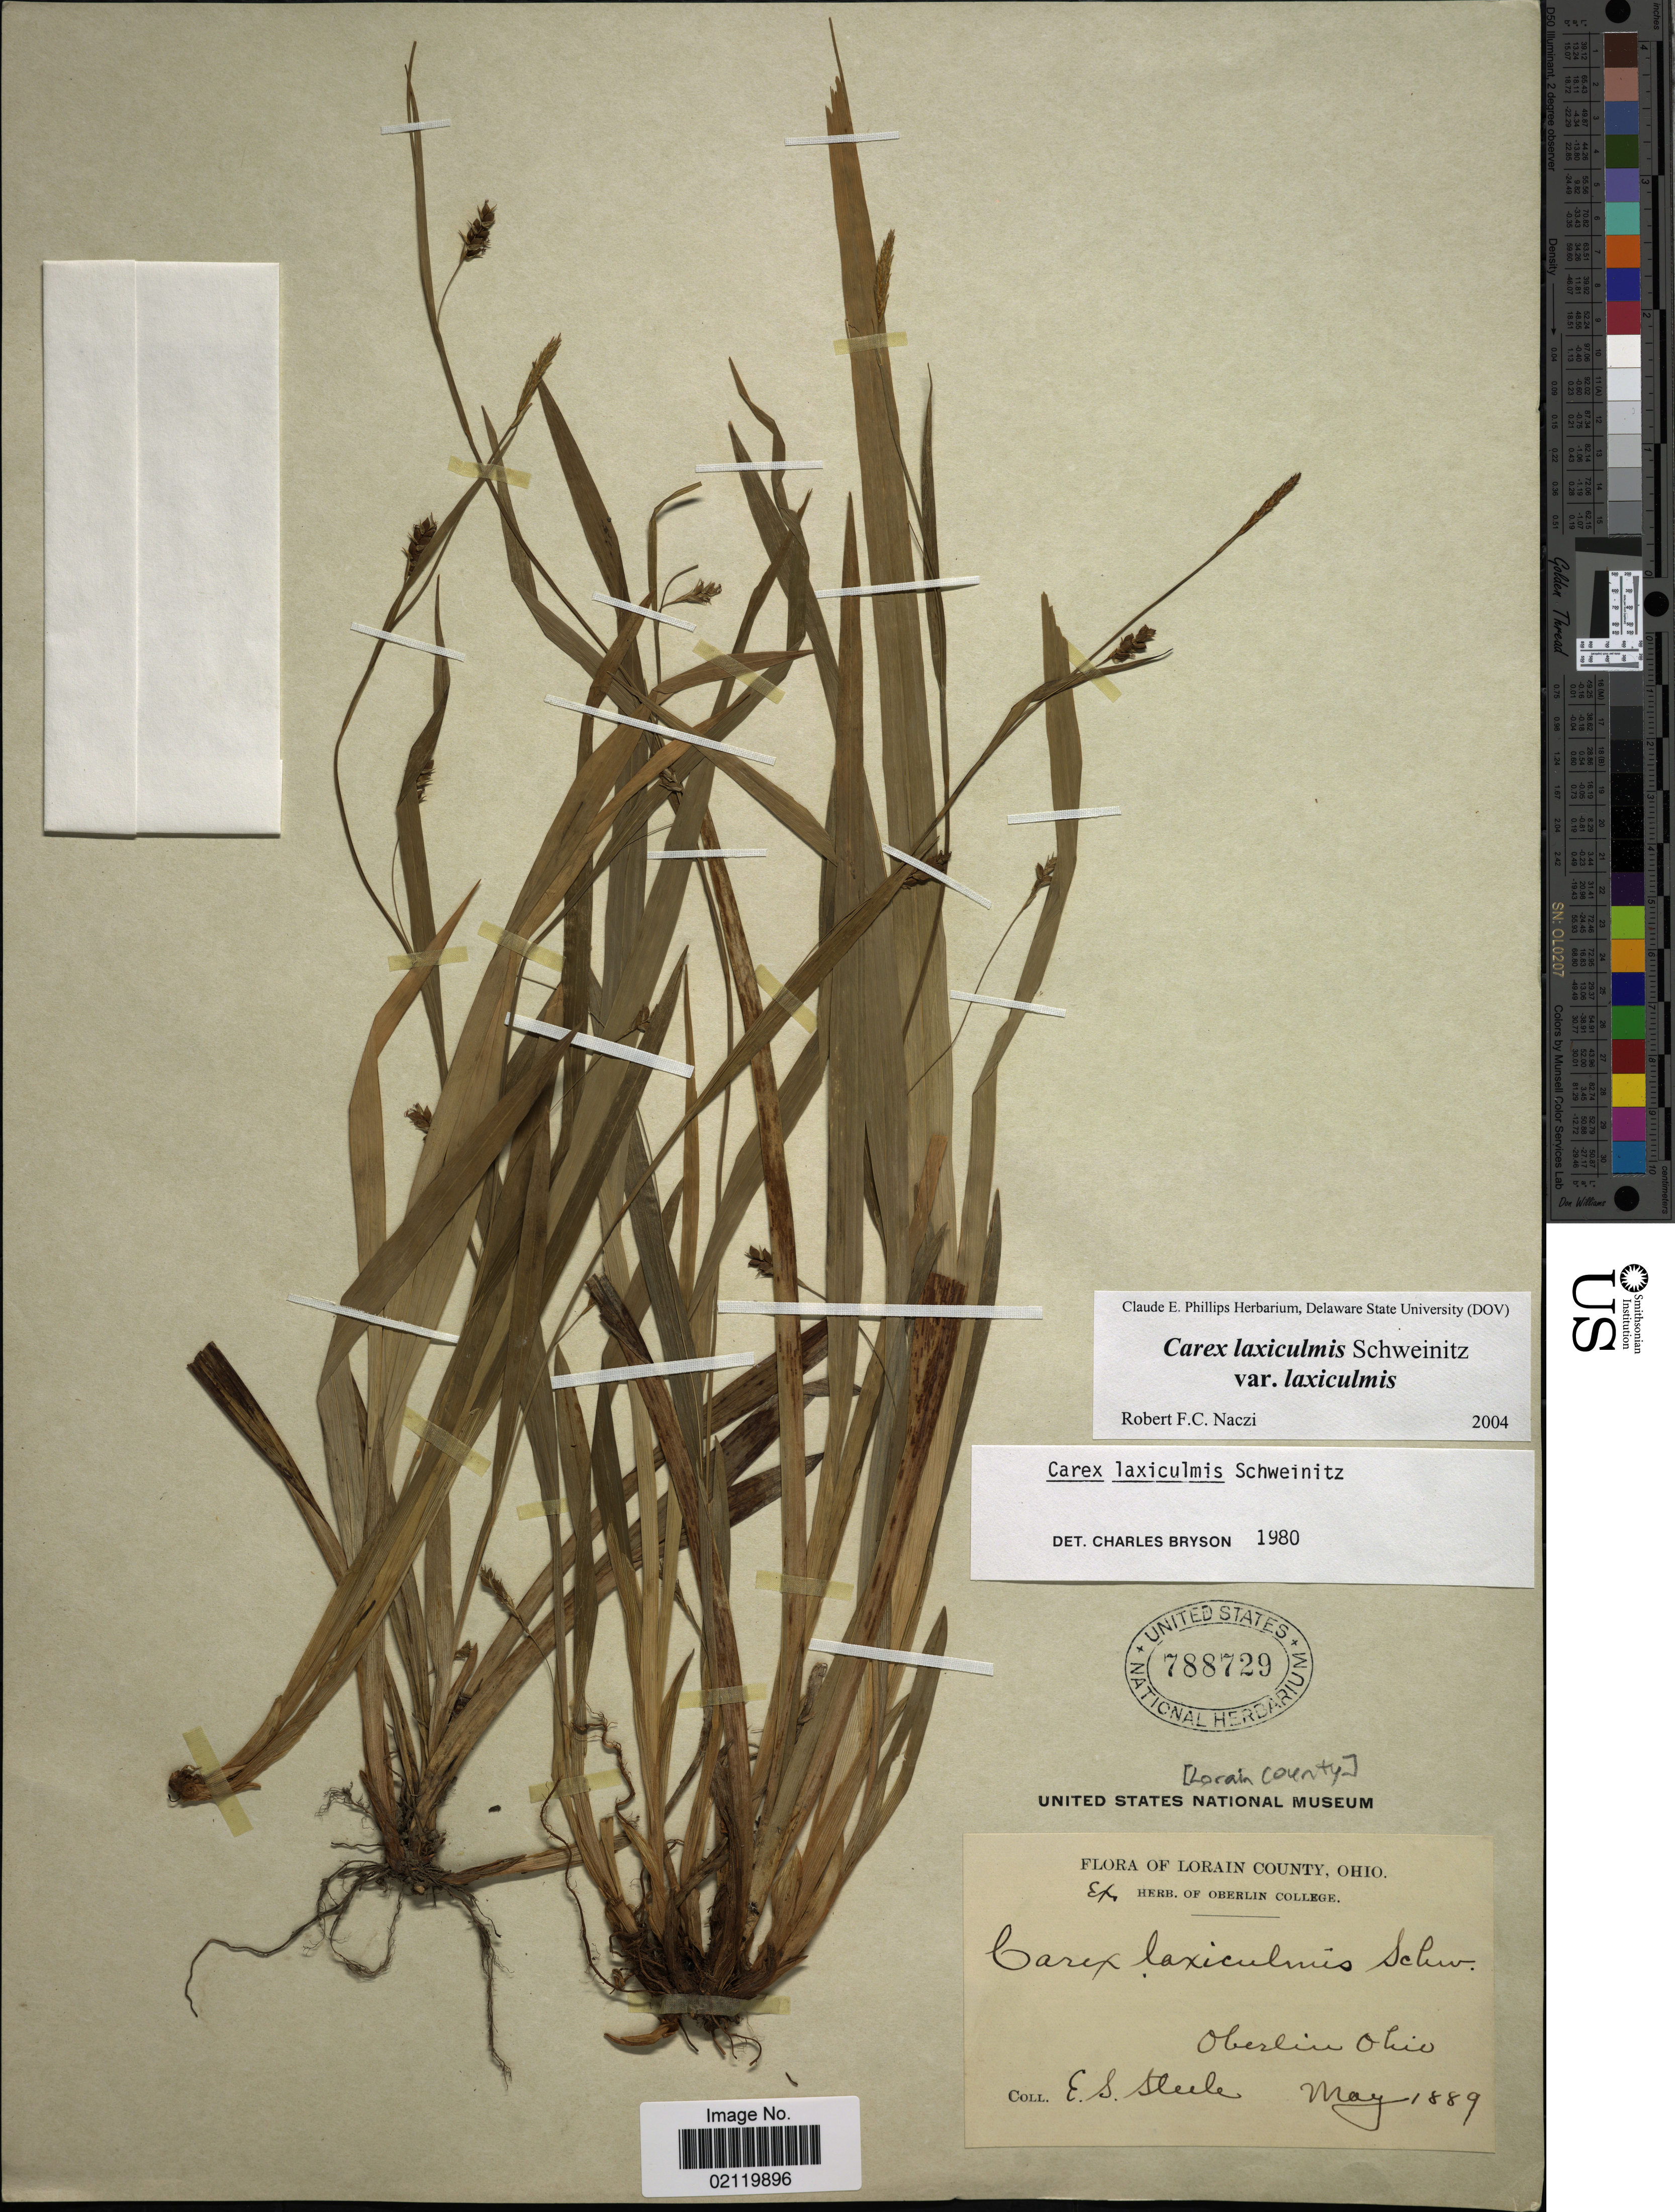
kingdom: Plantae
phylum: Tracheophyta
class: Liliopsida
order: Poales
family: Cyperaceae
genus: Carex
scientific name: Carex laxiculmis var. laxiculmis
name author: Schwein.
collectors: E. Steele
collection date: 1889-05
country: United States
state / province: Ohio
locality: Lorain County. Oberlin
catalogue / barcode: US 788729